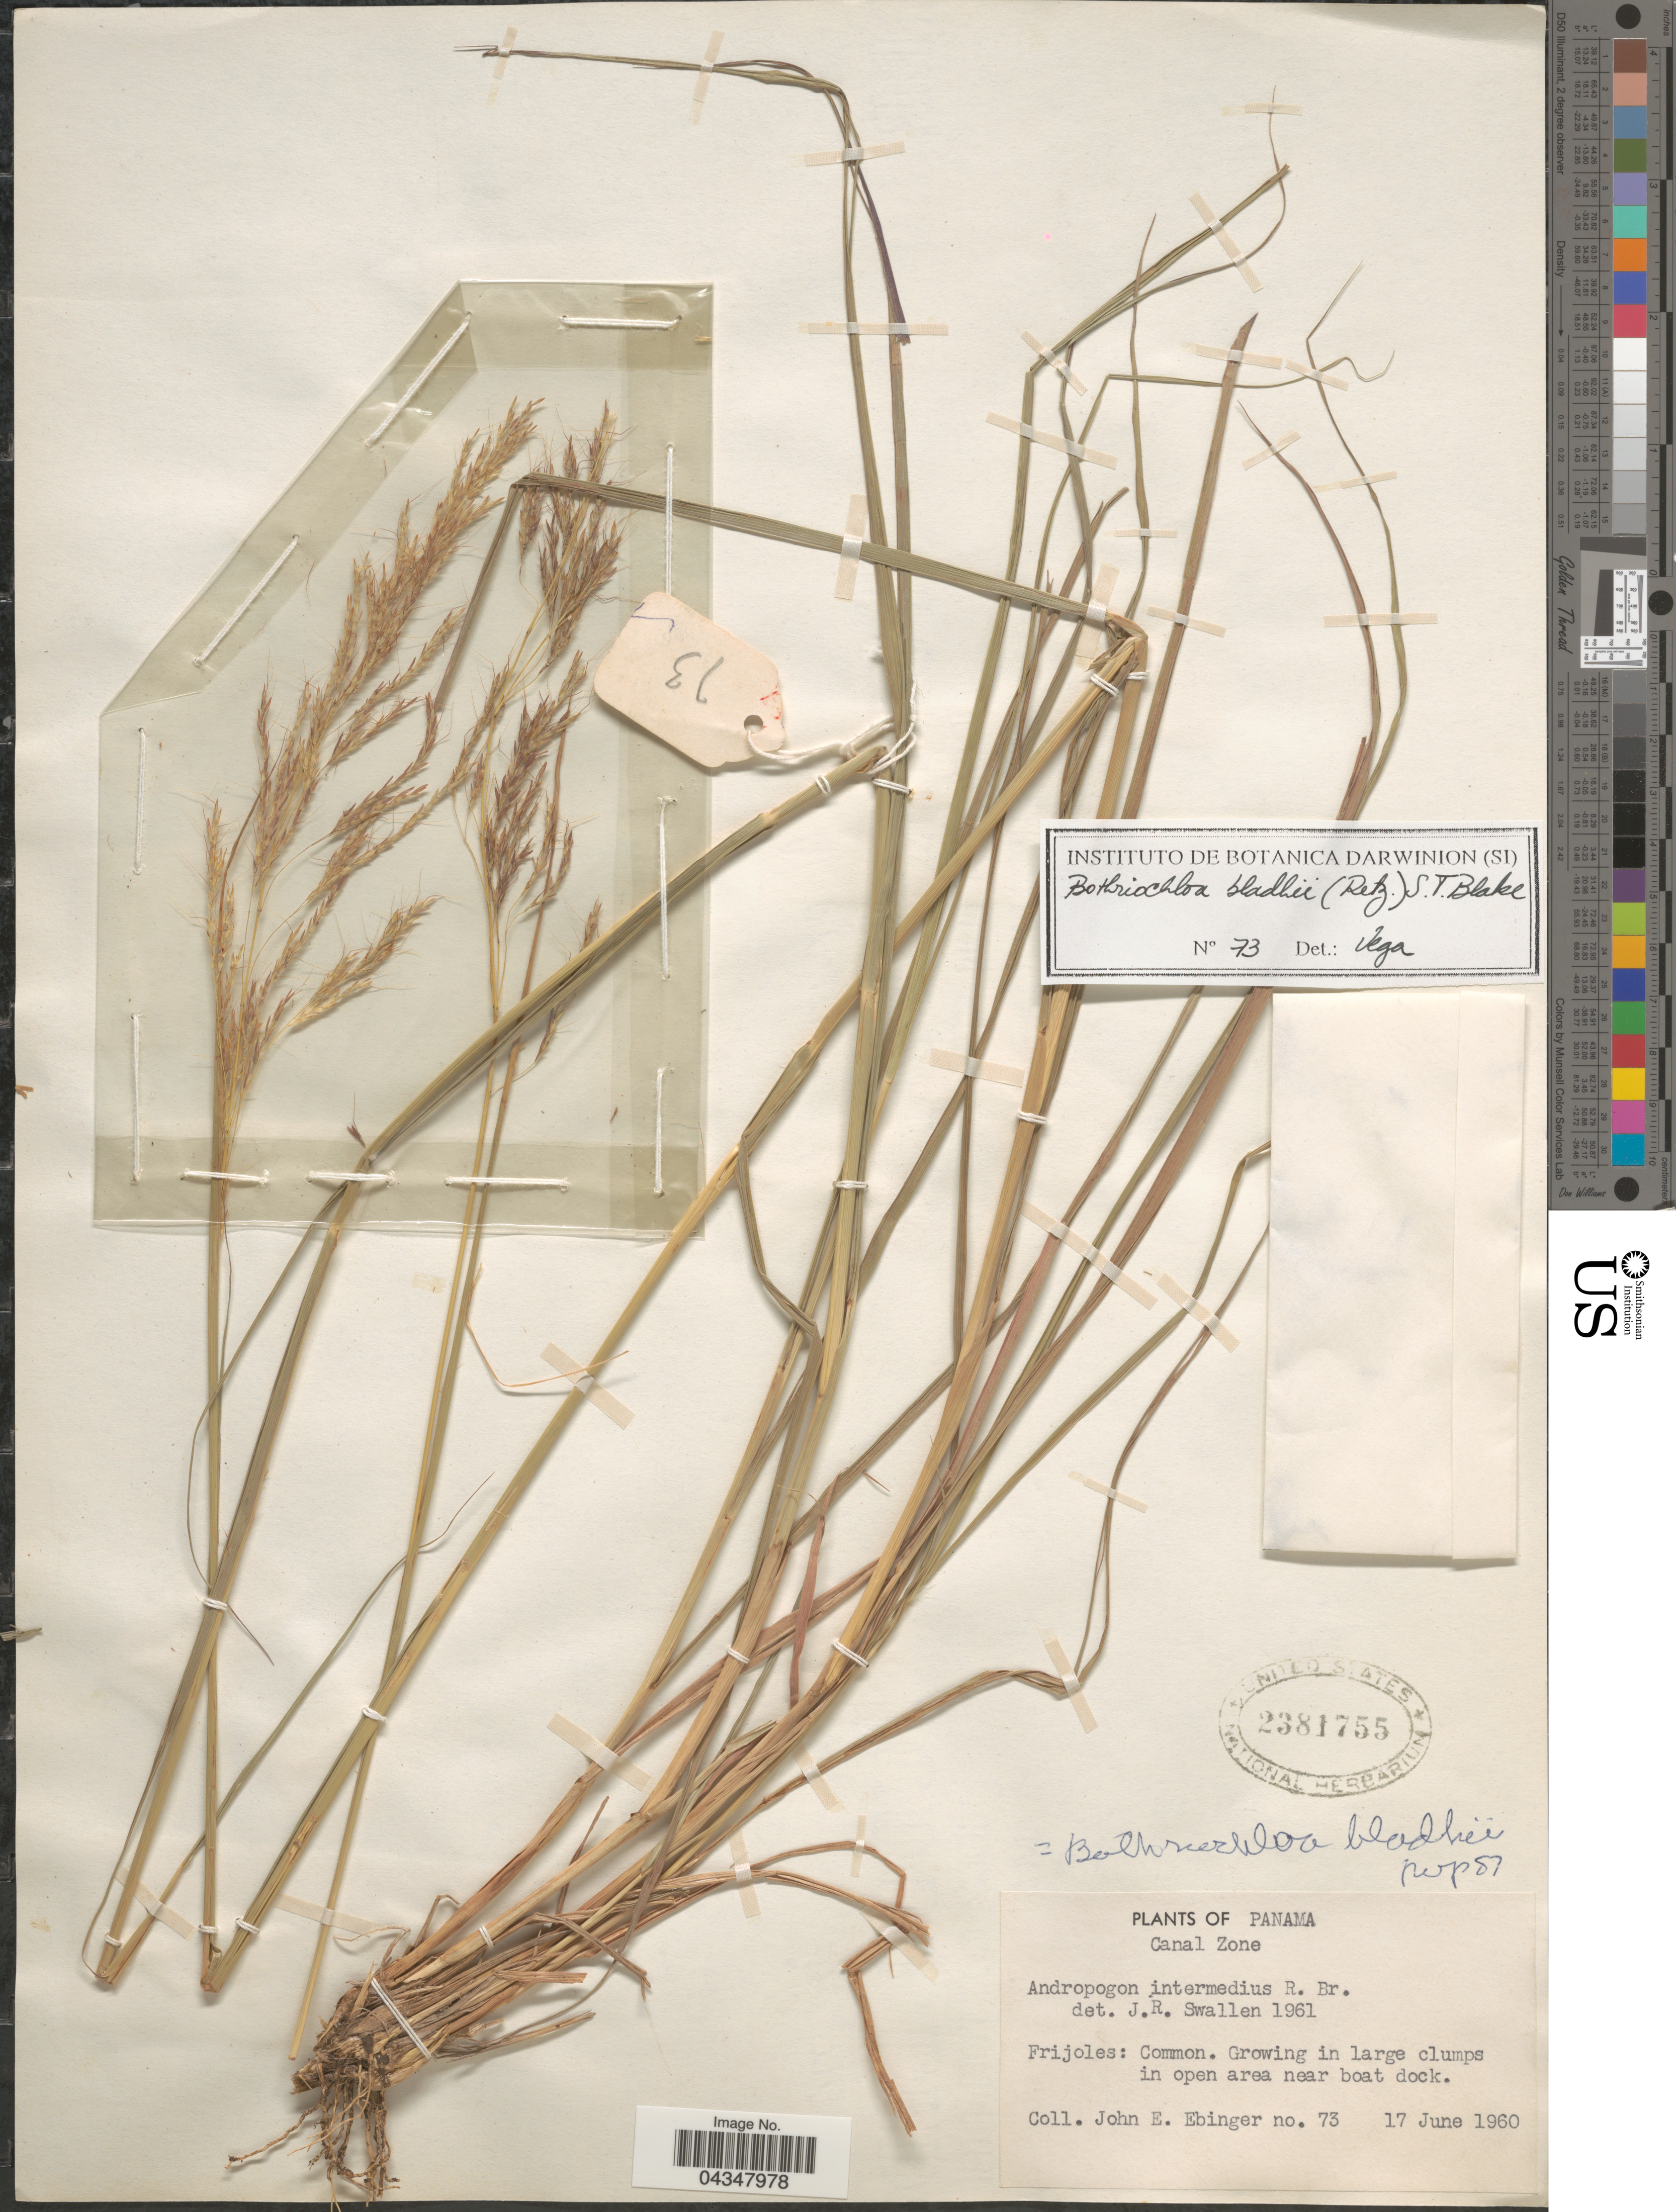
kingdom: Plantae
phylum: Tracheophyta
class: Liliopsida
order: Poales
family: Poaceae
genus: Bothriochloa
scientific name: Bothriochloa bladhii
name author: (Retz.) S.T. Blake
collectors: J. Ebinger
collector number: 73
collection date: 1960-06-17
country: Panama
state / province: Colón / Panamá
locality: Canal Zone. Frijoles: Common. Growing in large clumps in open area near boat dock.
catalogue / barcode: US 2381755